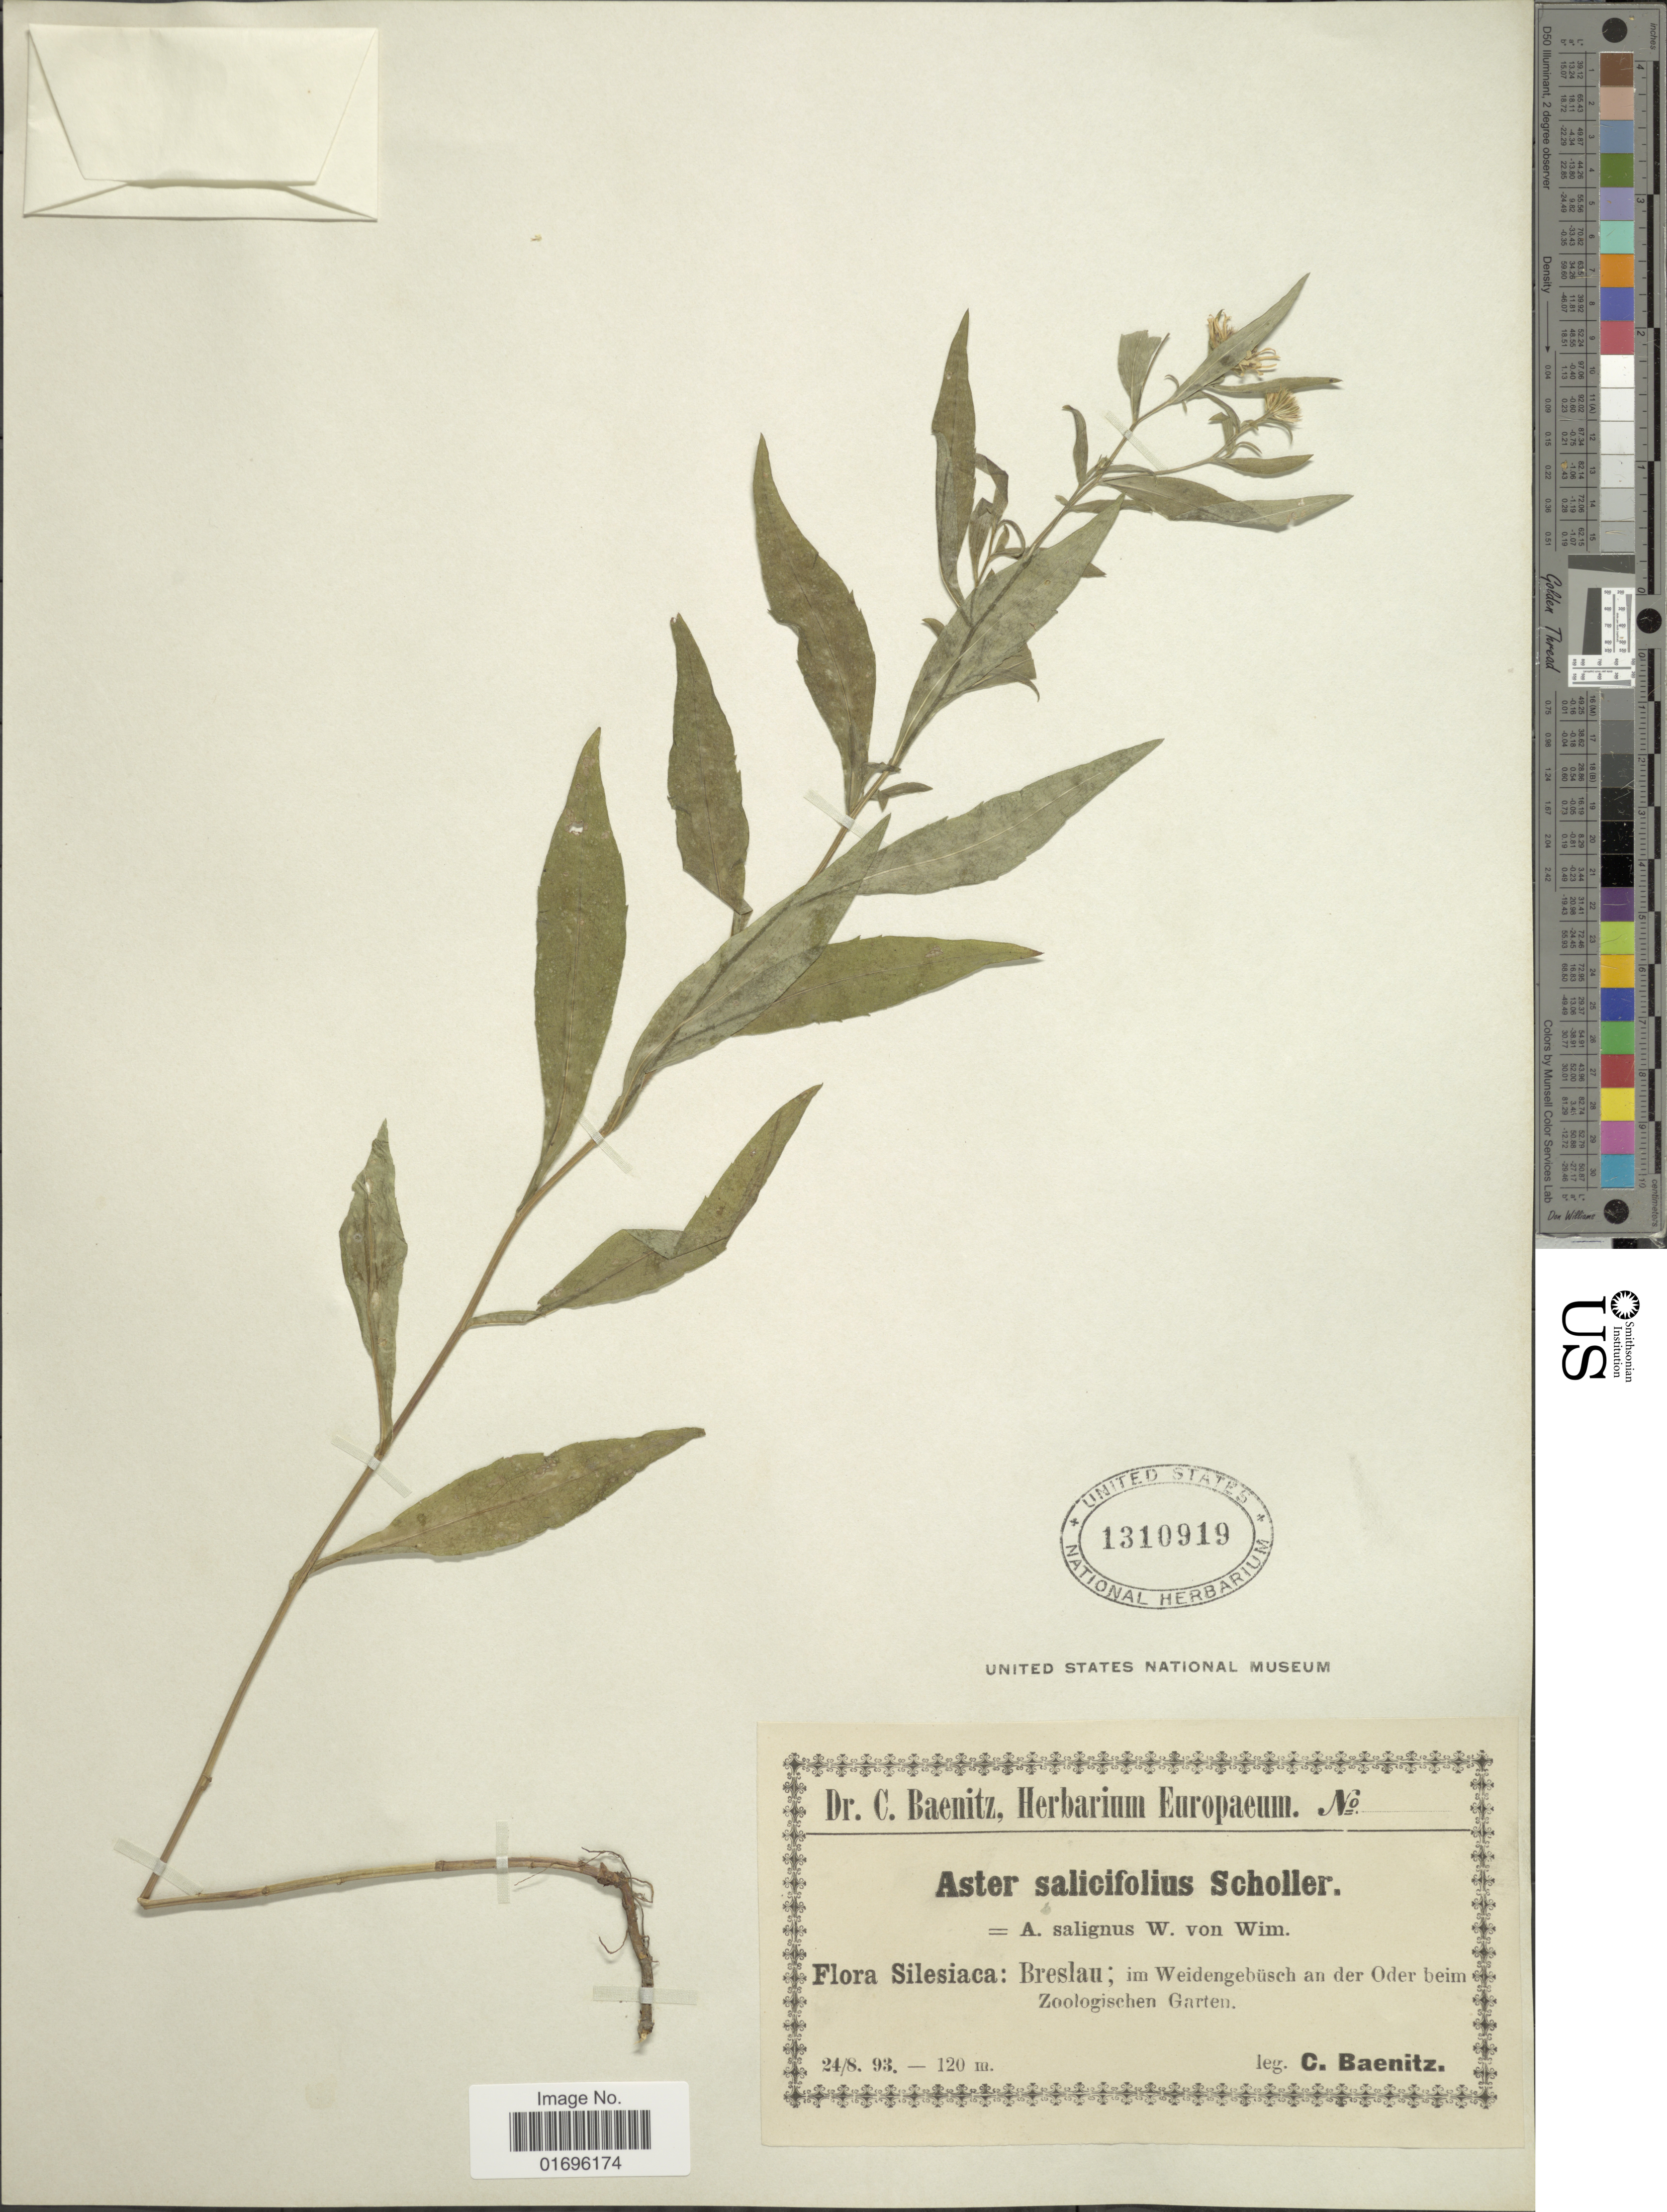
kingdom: Plantae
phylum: Tracheophyta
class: Magnoliopsida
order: Asterales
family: Asteraceae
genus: Aster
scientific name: Aster salicifolius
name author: Scholler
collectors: C. G. Baenitz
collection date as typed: Transcribed d/m/y: 24/8/93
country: Poland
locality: Silesiaca: Breslau; im Weidengebüsch an der Oder beim Zoologischen Garten.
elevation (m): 120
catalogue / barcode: US 1310919